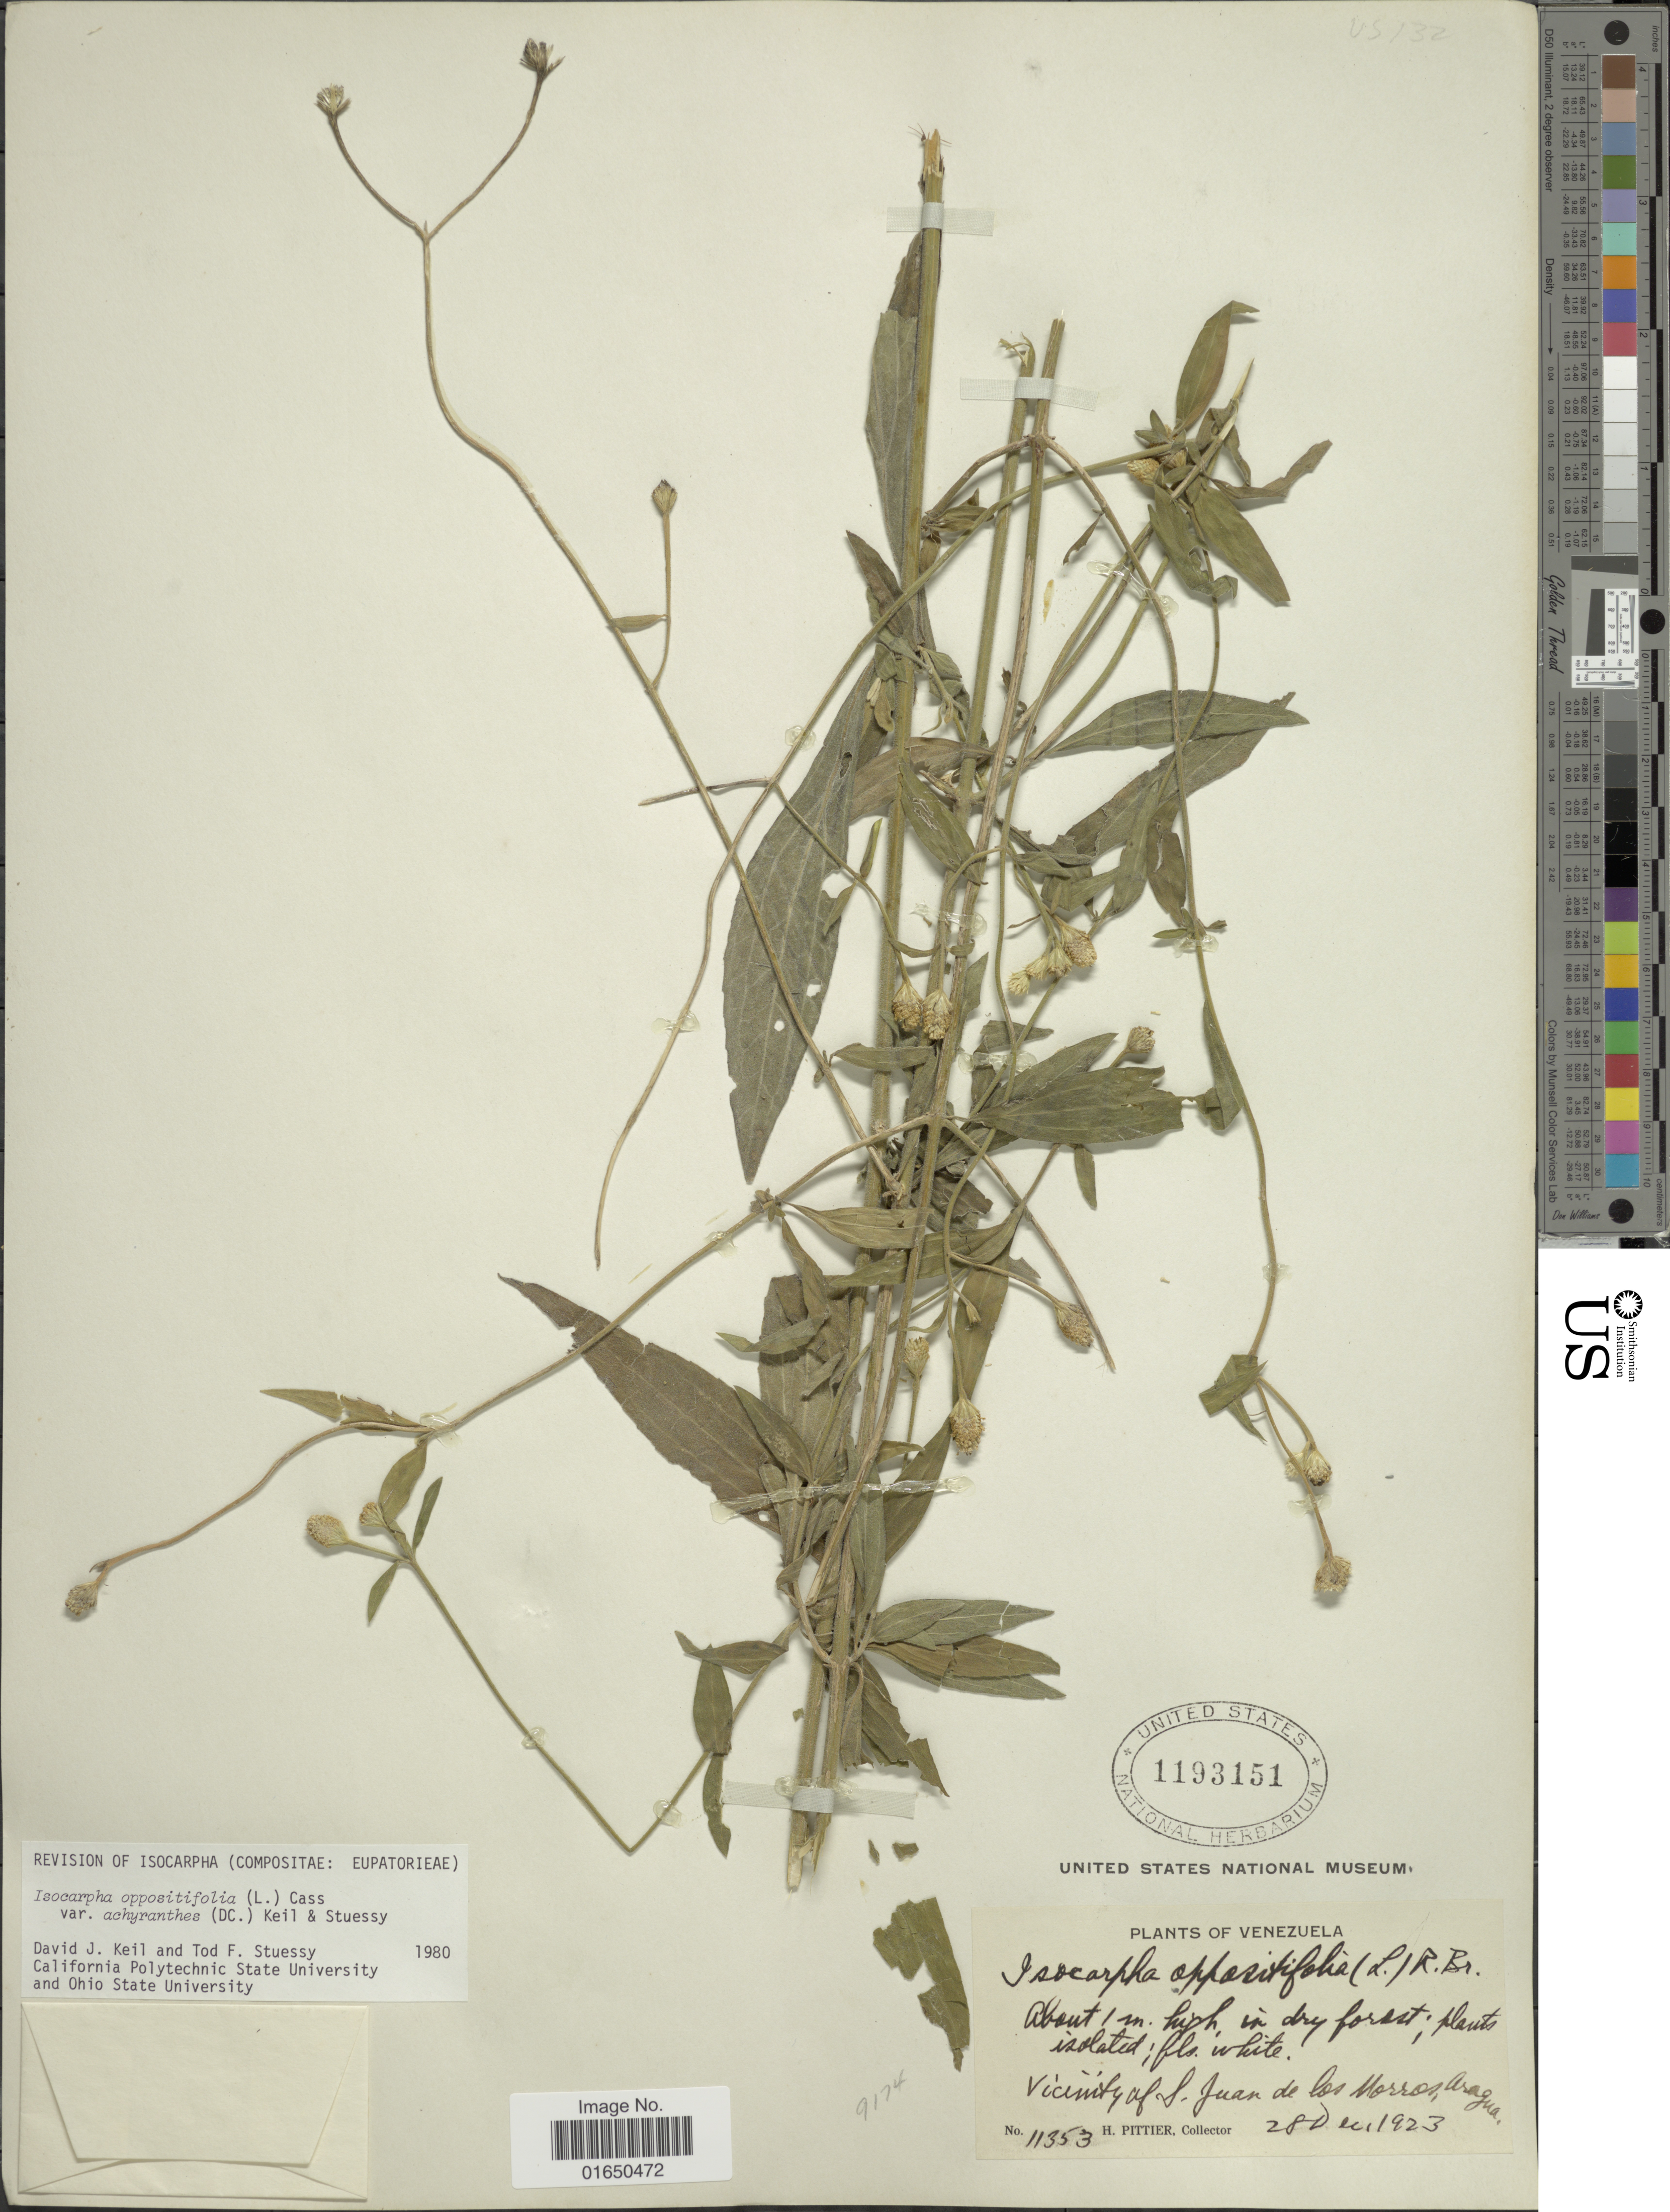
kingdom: Plantae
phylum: Tracheophyta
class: Magnoliopsida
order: Asterales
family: Asteraceae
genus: Isocarpha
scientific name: Isocarpha oppositifolia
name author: (L.) Cass.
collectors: H. F. Pittier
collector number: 11353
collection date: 1923-12-28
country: Venezuela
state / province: Aragua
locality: Vicinity of S. Juan de los Morros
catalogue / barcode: US 1193151